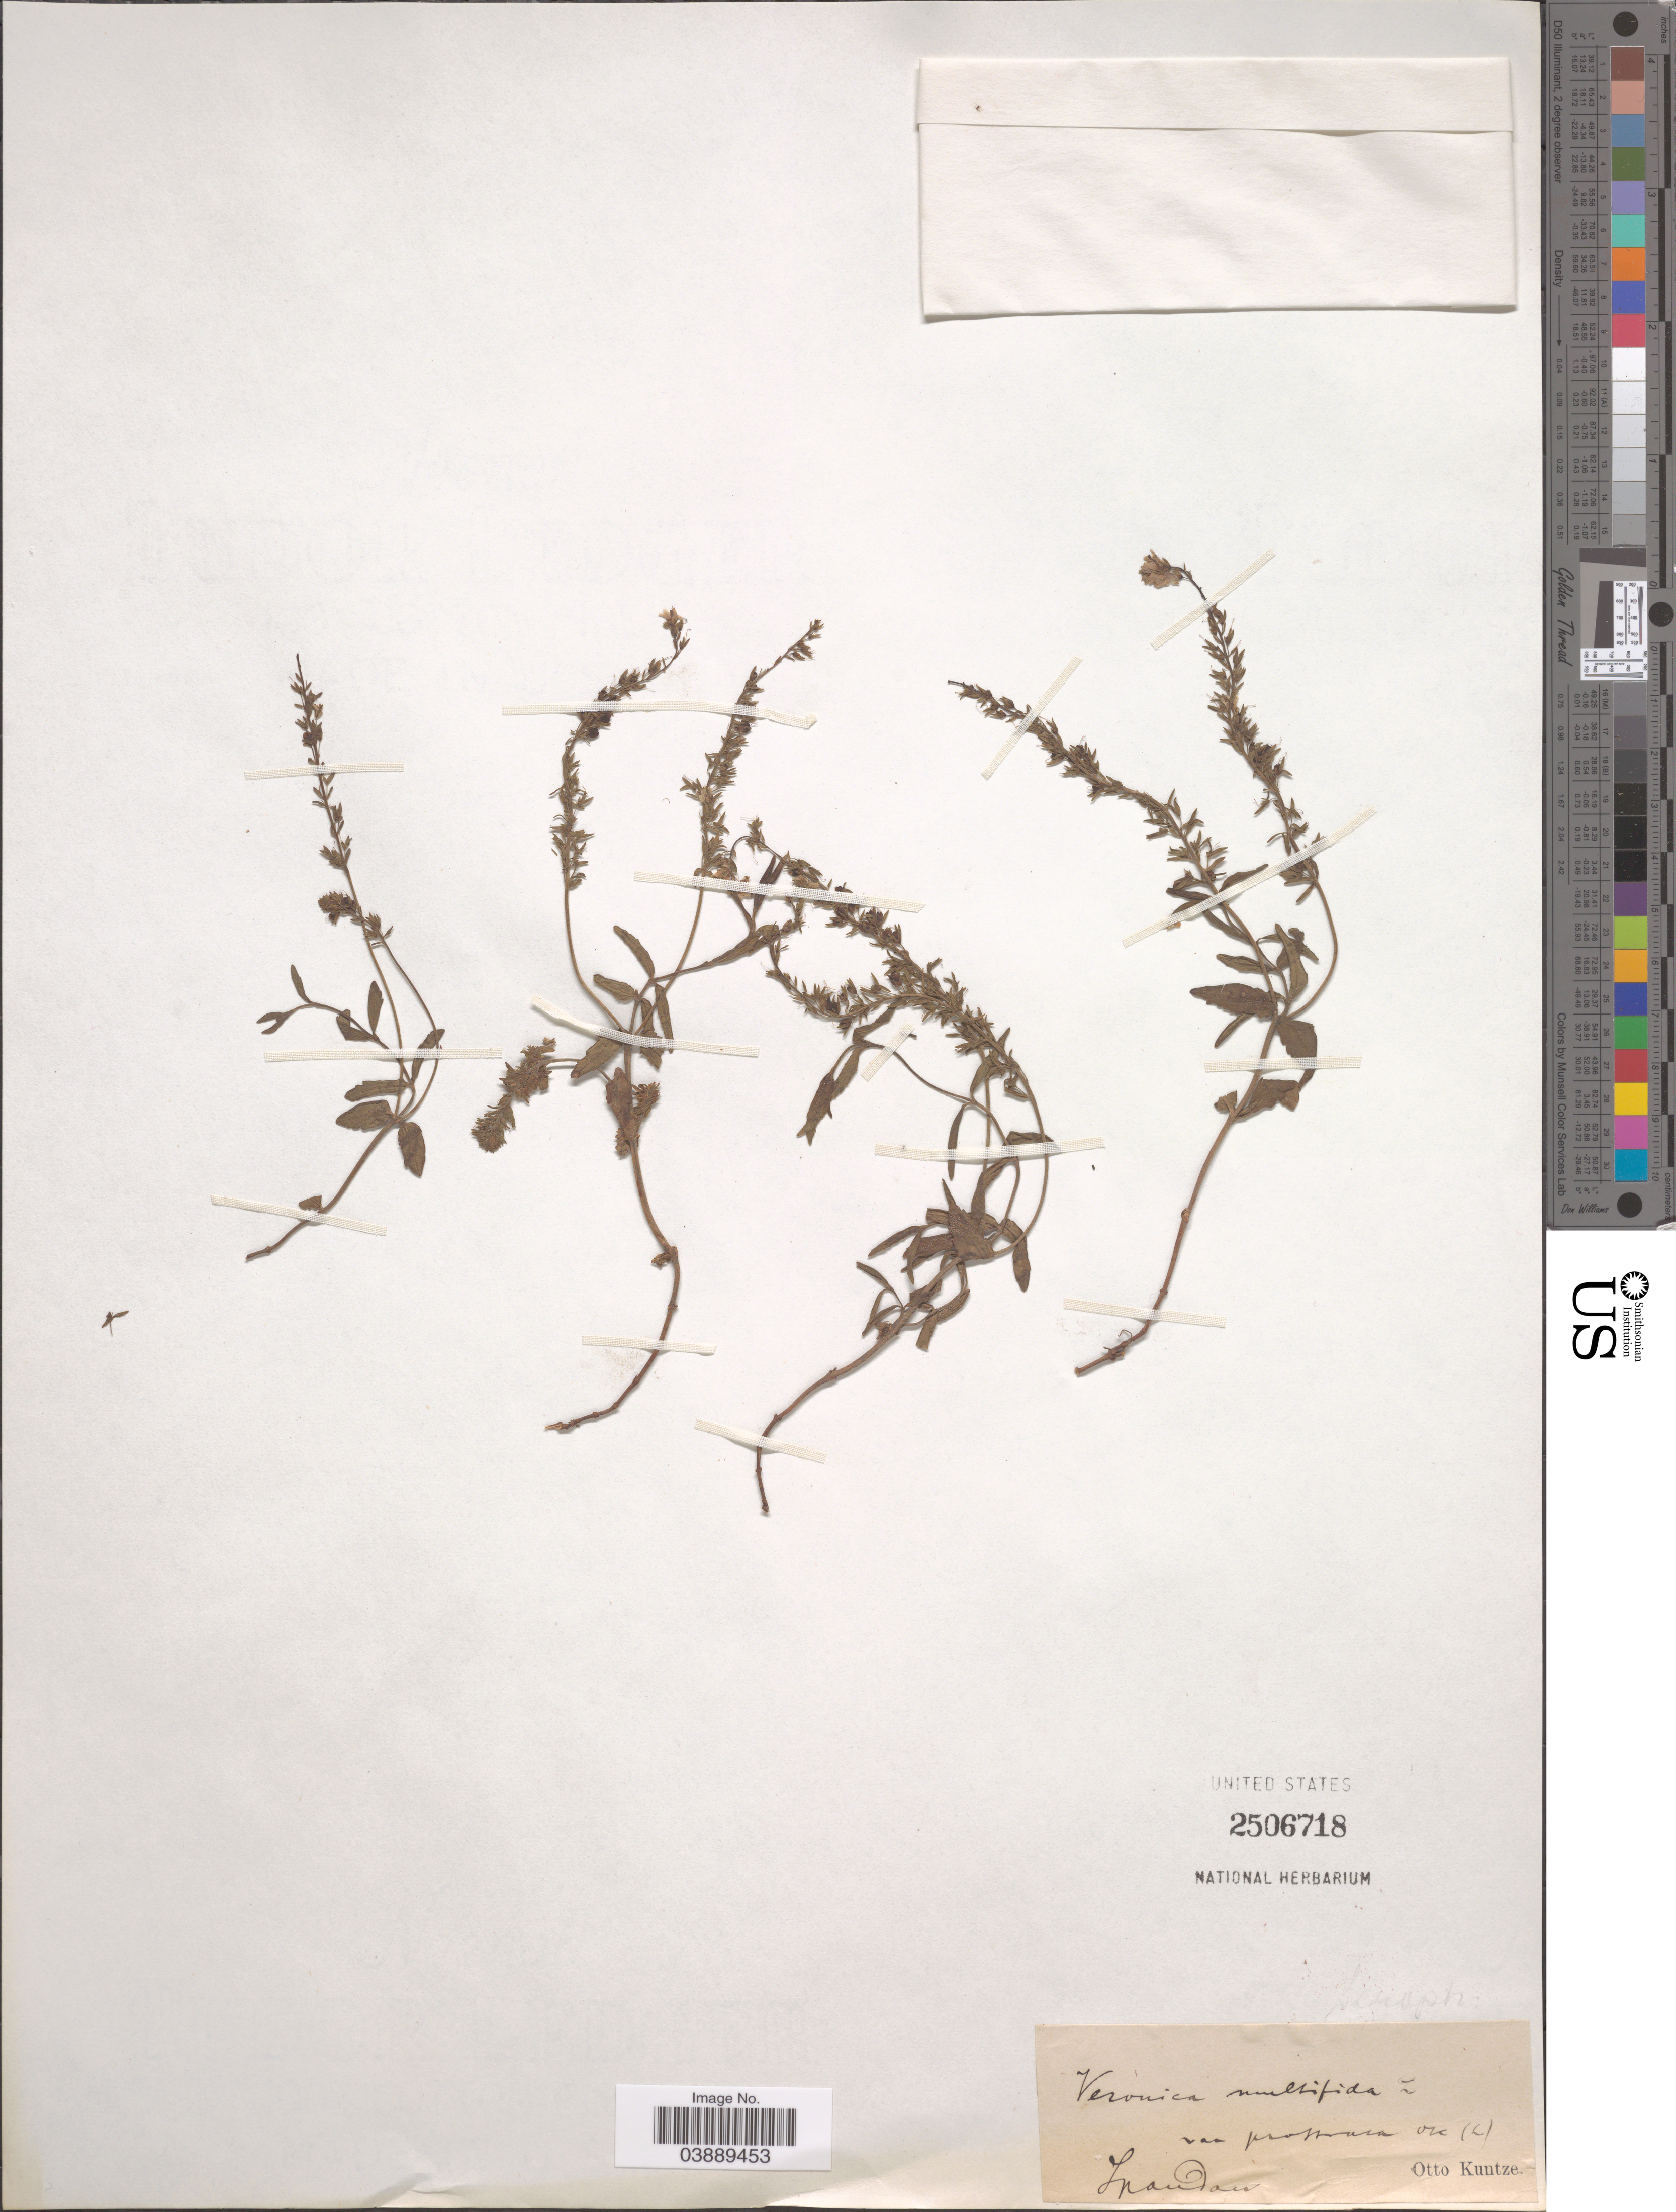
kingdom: Plantae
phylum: Tracheophyta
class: Magnoliopsida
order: Lamiales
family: Plantaginaceae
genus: Veronica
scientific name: Veronica multifida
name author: L.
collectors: C.E.O. Kuntze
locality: Transan. [interpreted]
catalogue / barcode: US 2506718